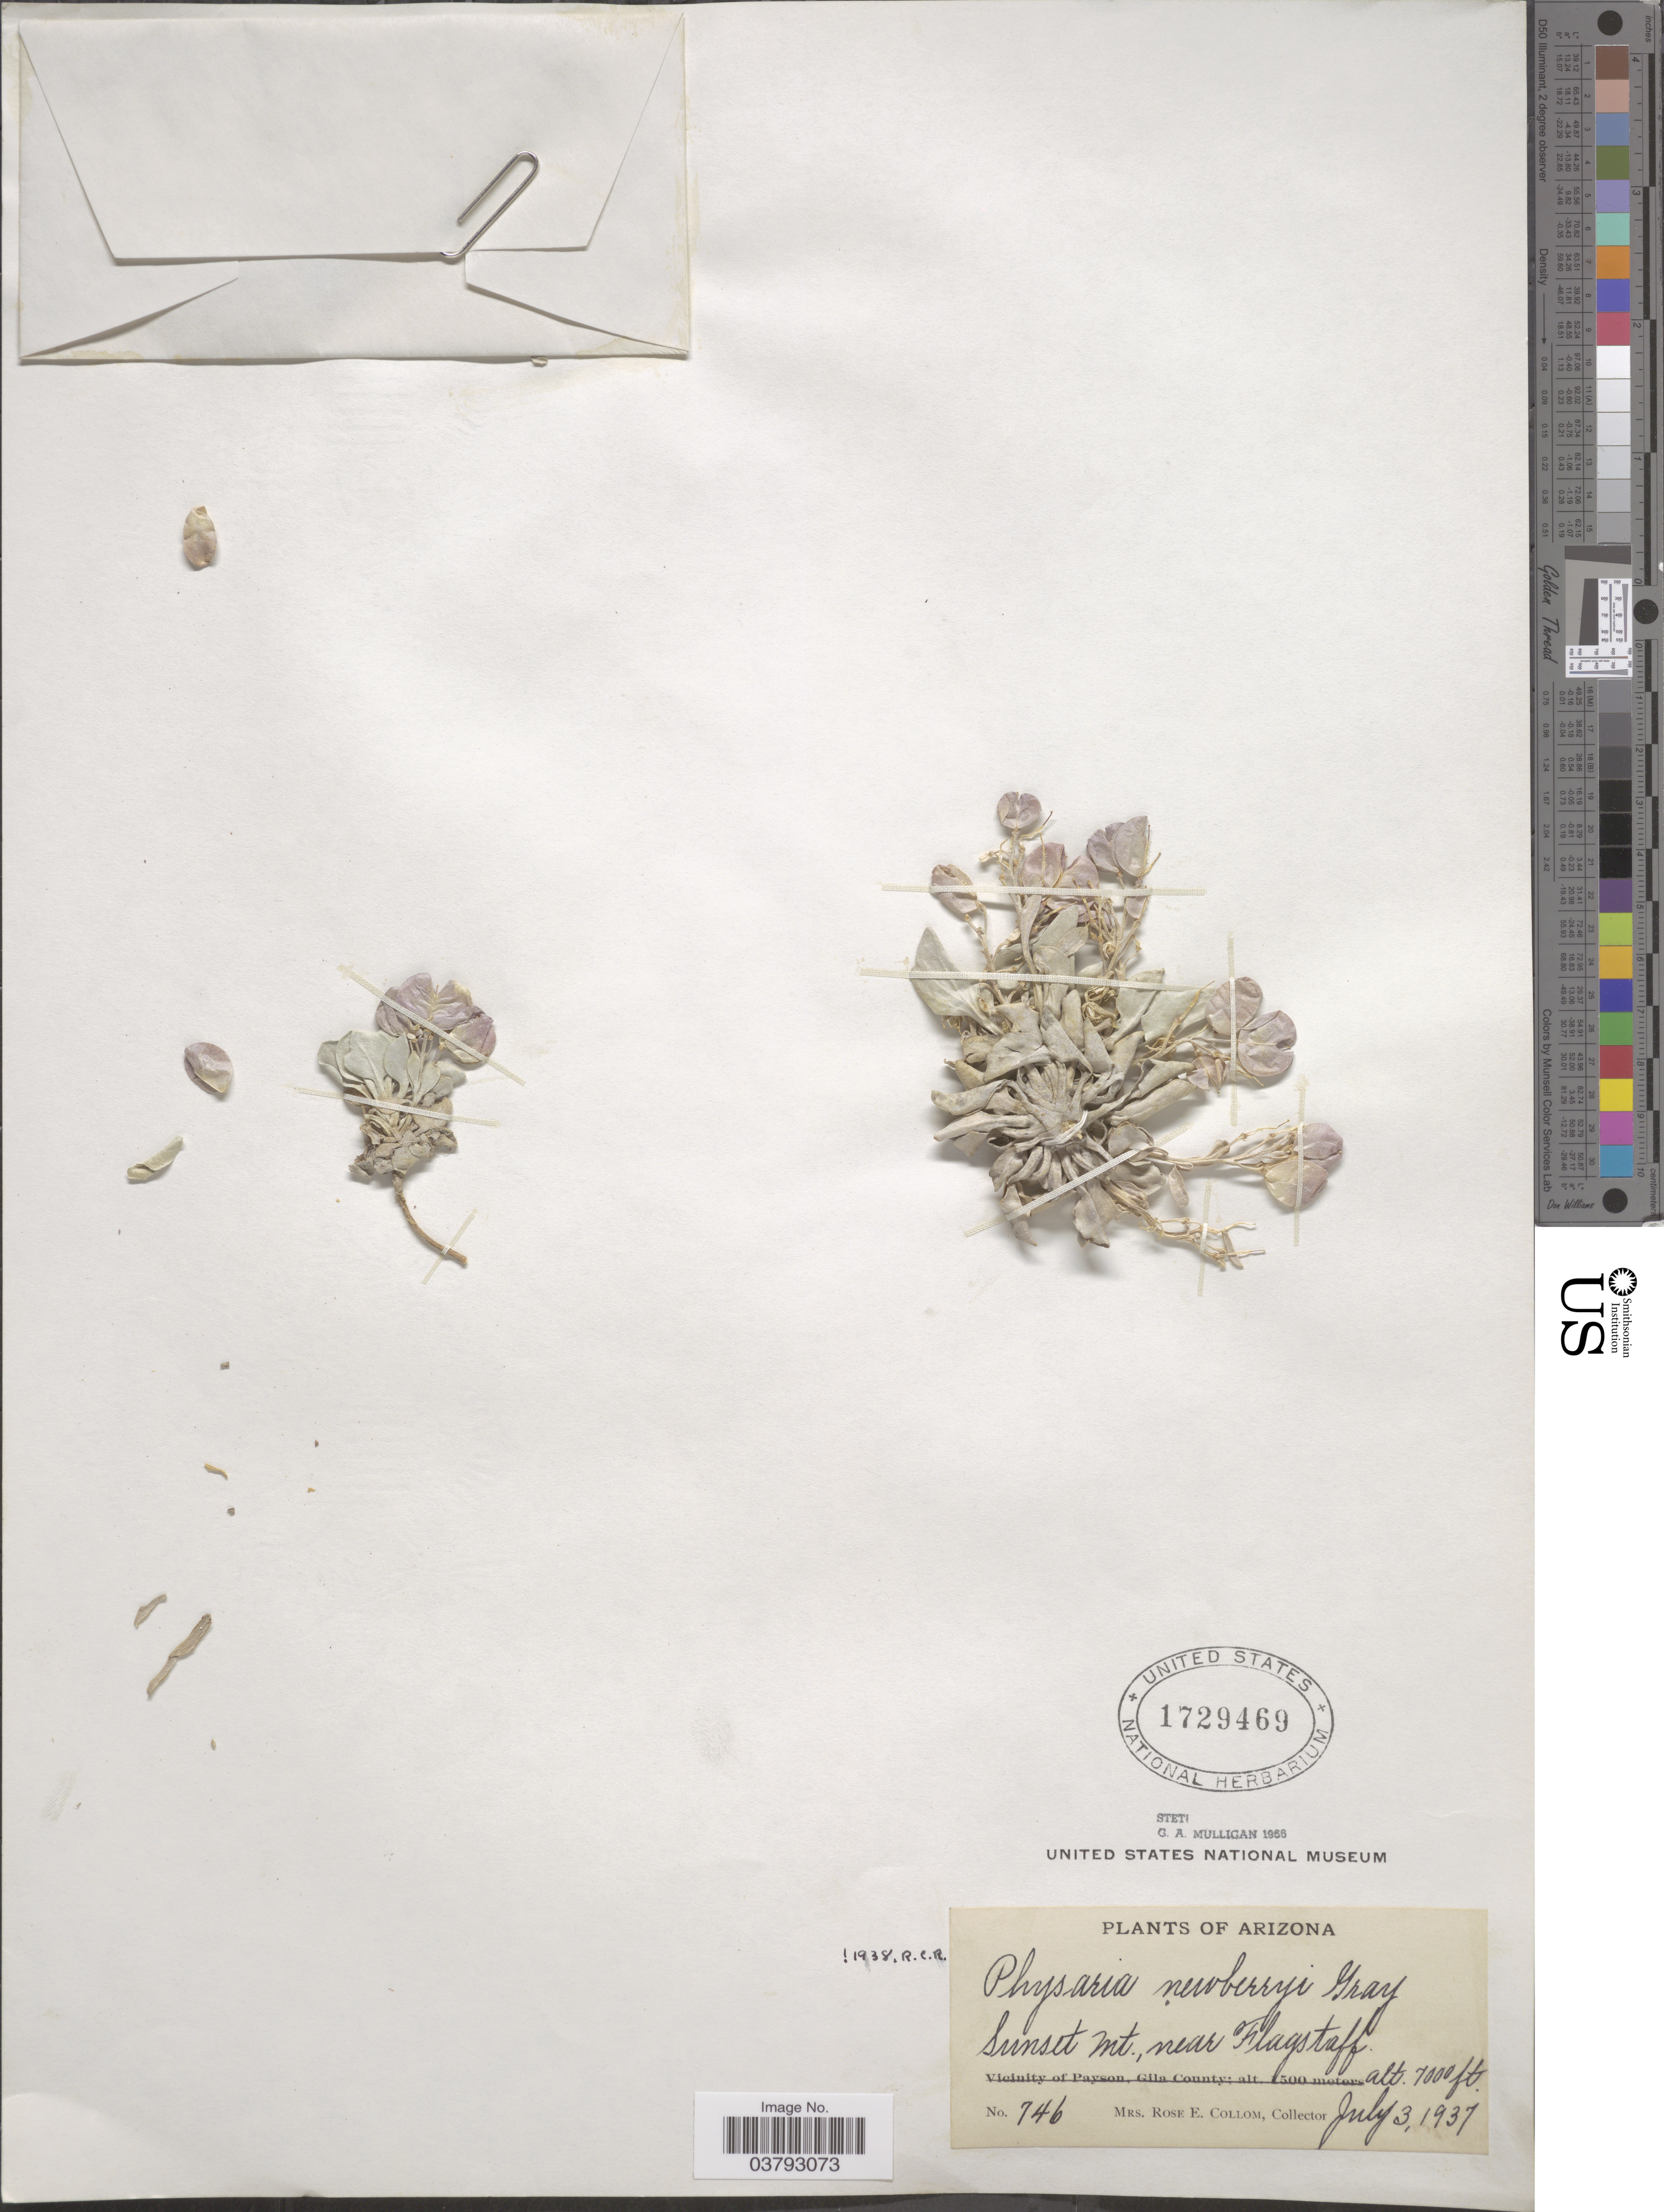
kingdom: Plantae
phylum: Tracheophyta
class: Magnoliopsida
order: Brassicales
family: Brassicaceae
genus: Physaria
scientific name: Physaria newberryi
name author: A. Gray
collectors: R. E. Collom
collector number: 746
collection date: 1937-07-03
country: United States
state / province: Arizona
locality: Sunset Mt., near Flagstaff.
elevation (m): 2134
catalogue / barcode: US 1729469